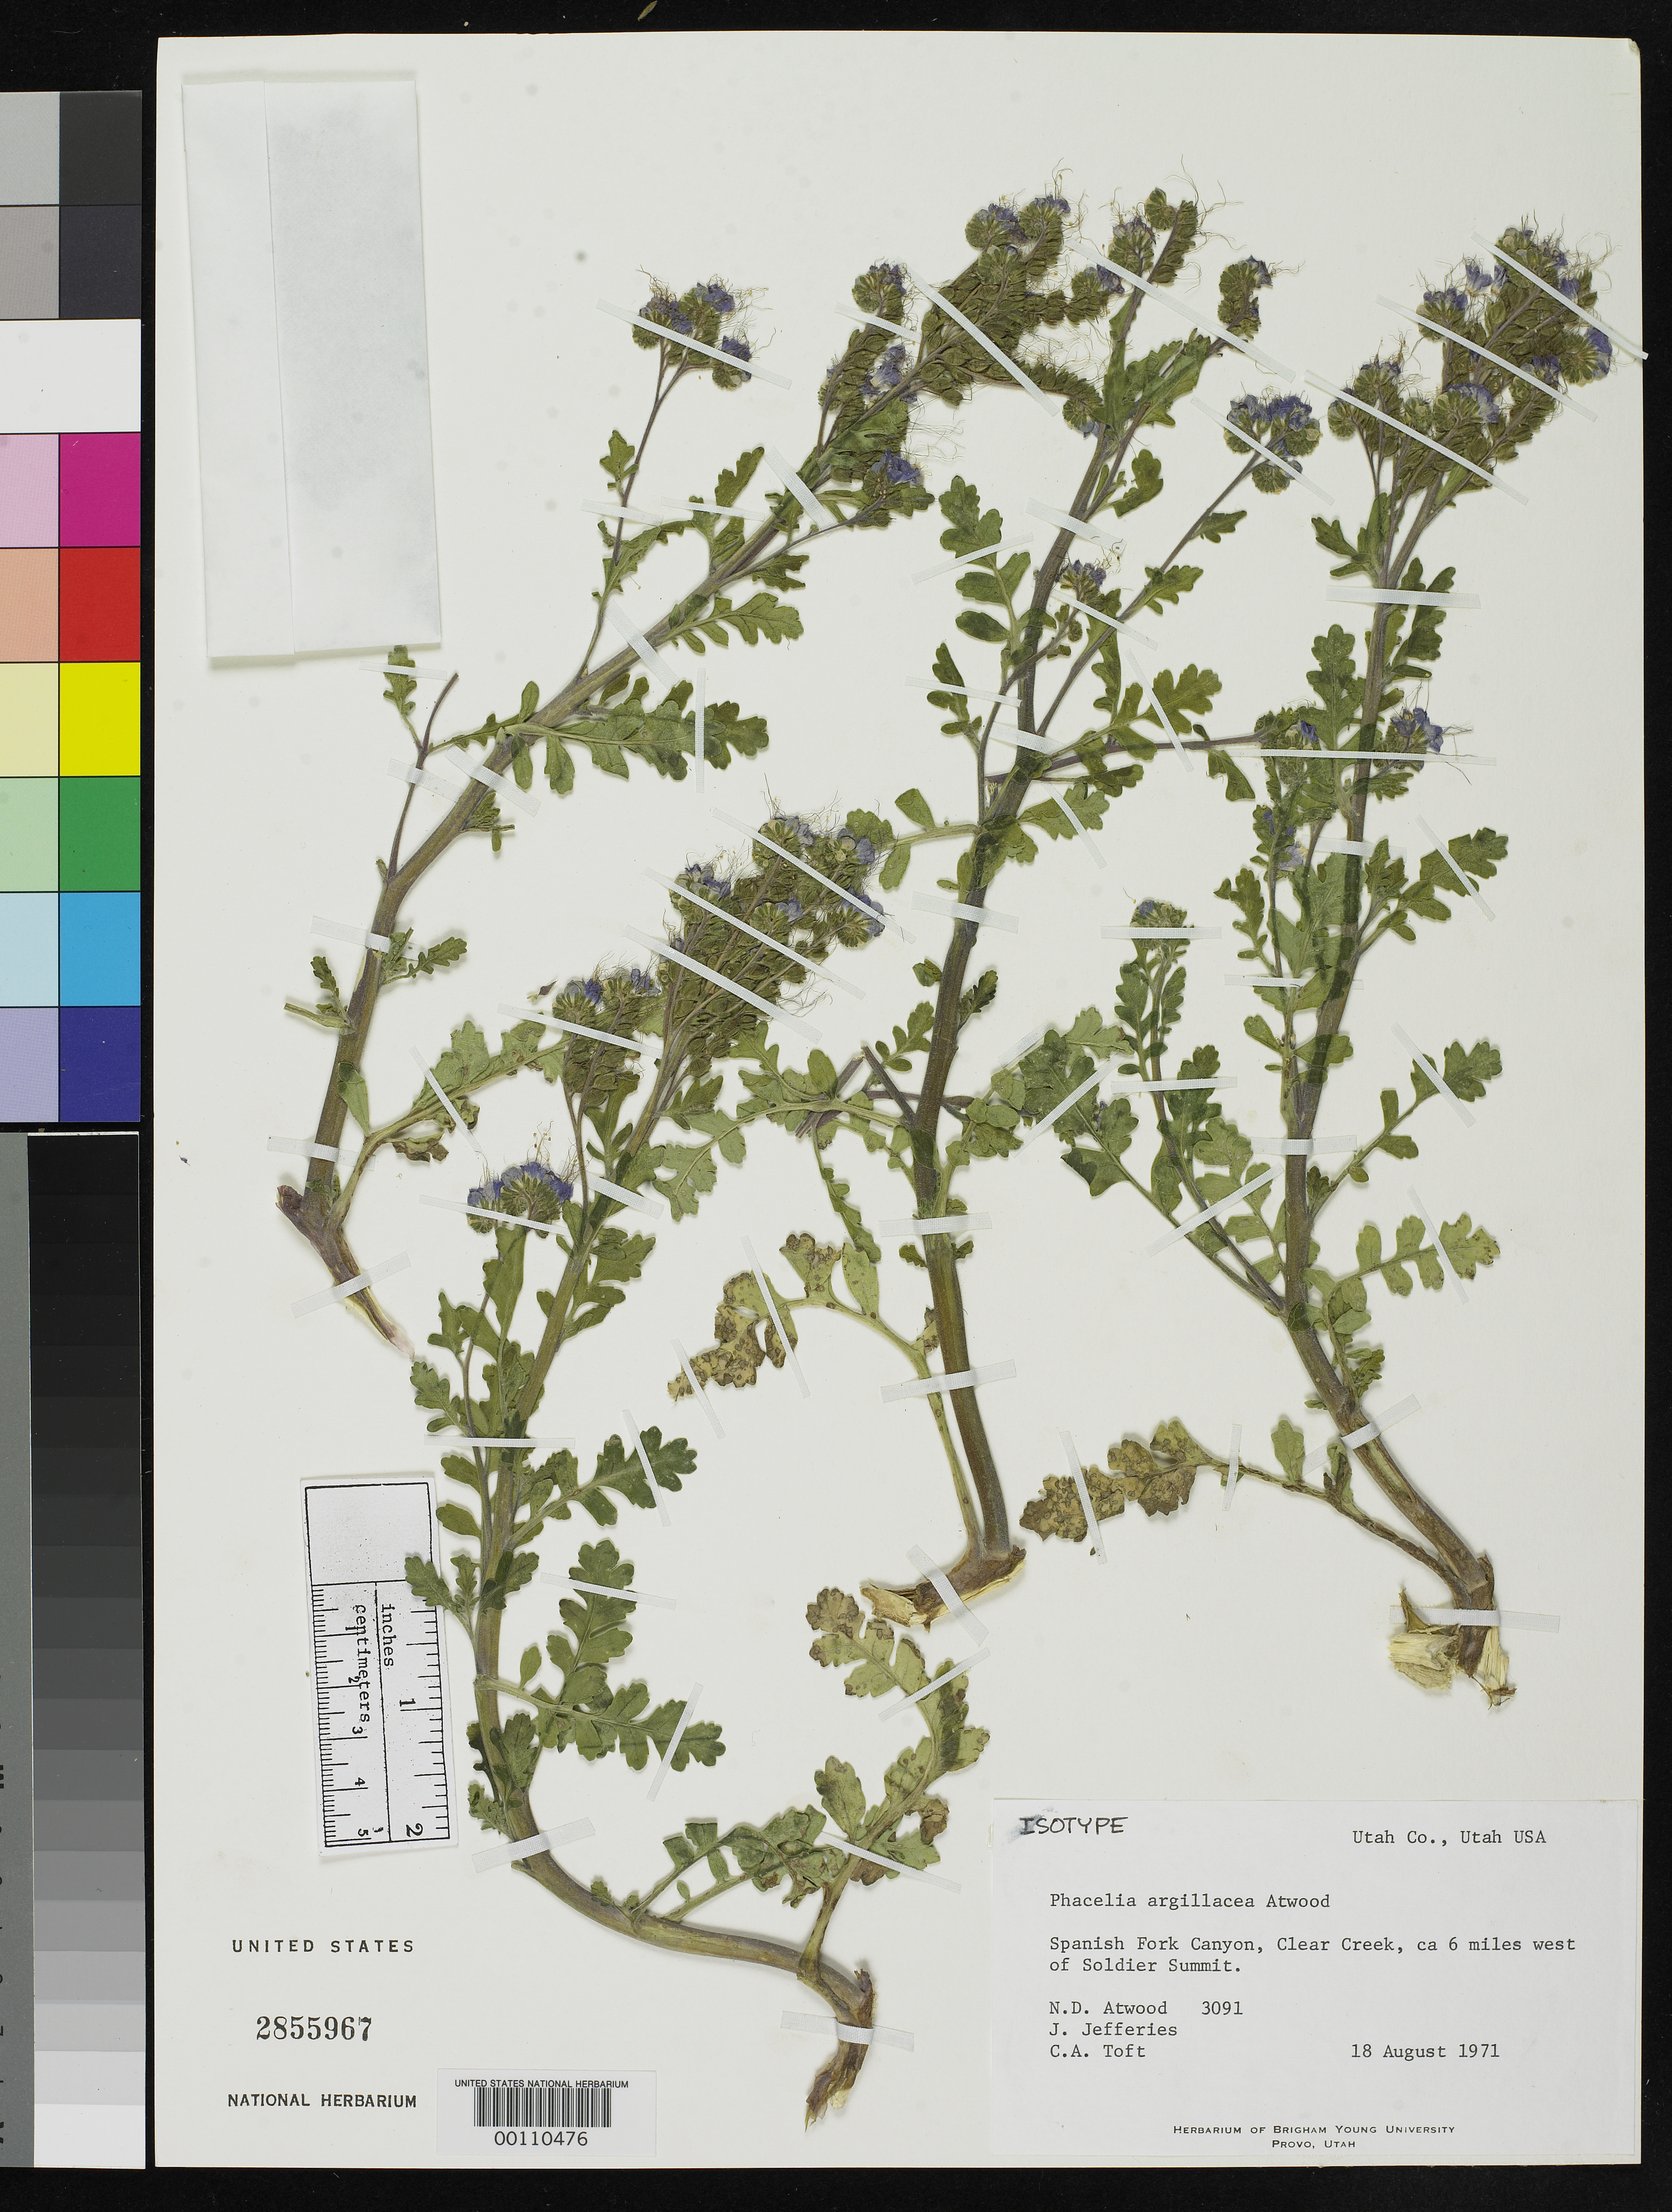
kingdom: Plantae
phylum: Tracheophyta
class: Magnoliopsida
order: Boraginales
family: Hydrophyllaceae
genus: Phacelia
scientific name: Phacelia argillacea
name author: Atwood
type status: Isotype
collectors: N. Atwood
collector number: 3091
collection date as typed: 18 Aug 1971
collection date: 1971-08-18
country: United States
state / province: Utah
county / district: Utah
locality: Spanish Fork Canyon, Clear Creek, W of Soldier Summit.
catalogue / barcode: US 2855967